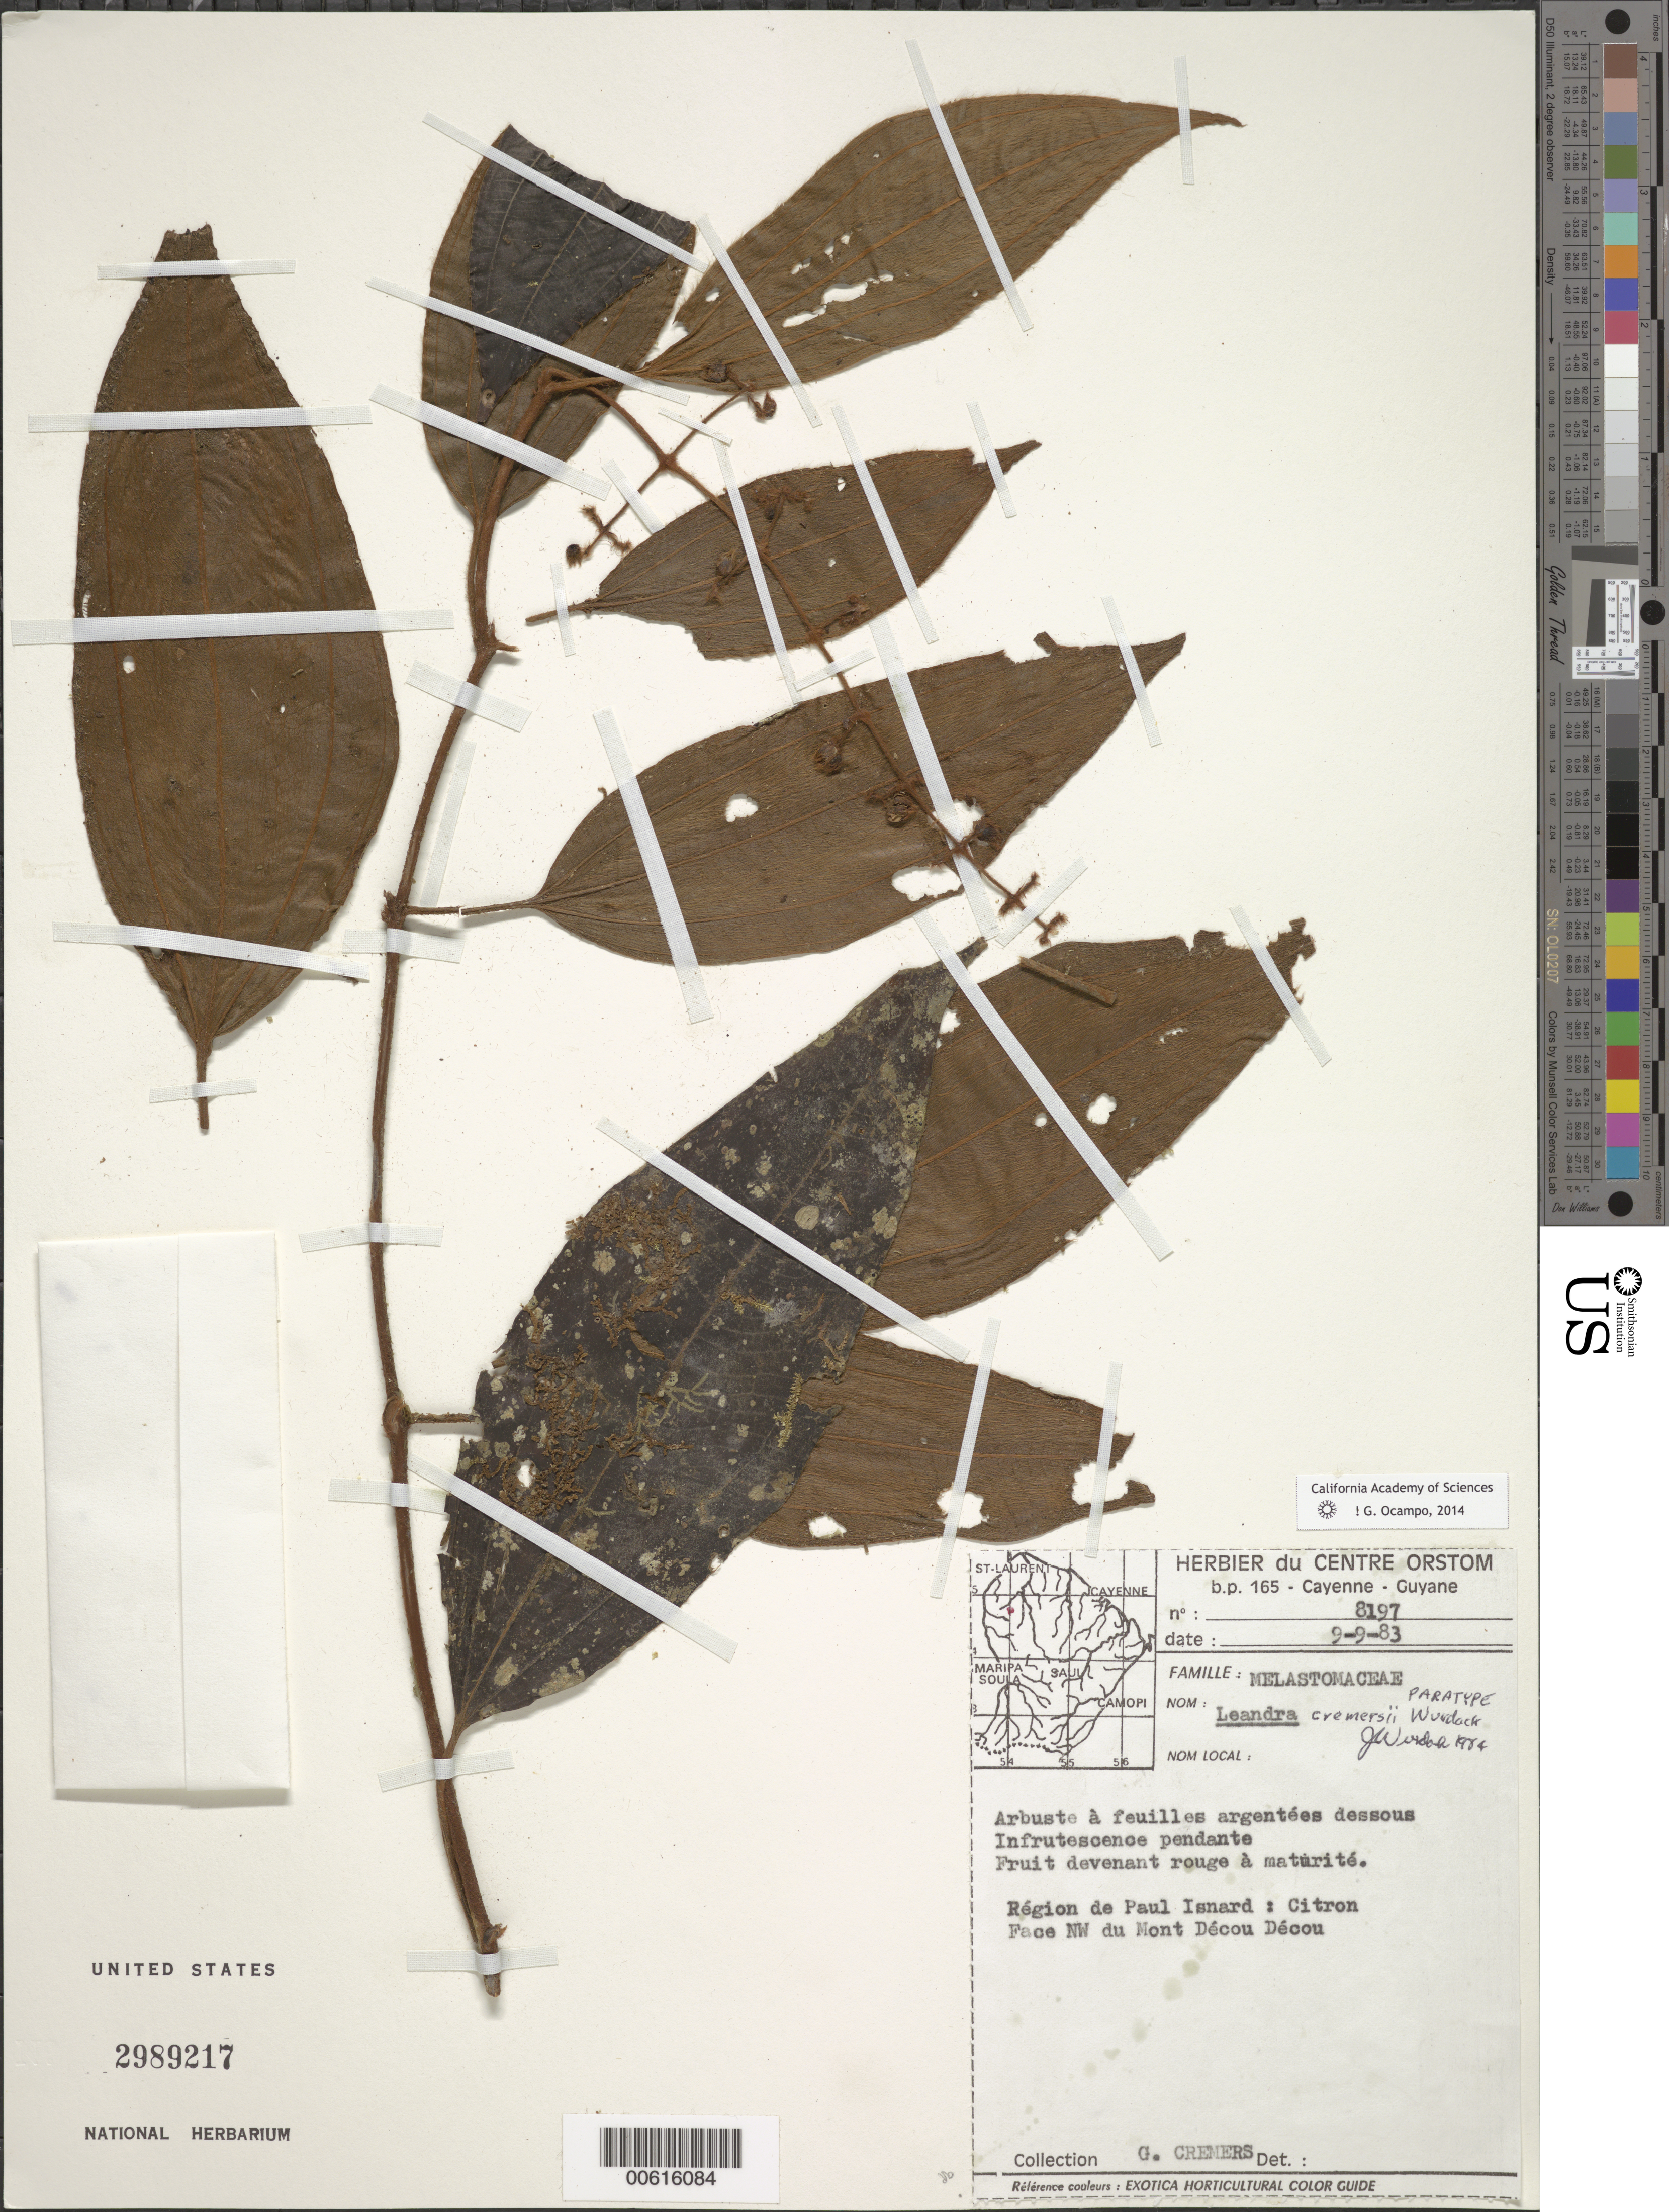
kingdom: Plantae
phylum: Tracheophyta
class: Magnoliopsida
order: Myrtales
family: Melastomataceae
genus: Leandra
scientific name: Leandra cremersii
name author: Wurdack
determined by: Wurdack, John J., (US), US (UNITED STATES)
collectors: G. Cremers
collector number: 8197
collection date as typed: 9-Sep-83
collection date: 1983-09-09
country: French Guiana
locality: Paul Isnard région, Citron, face NW du Mont Décou Décou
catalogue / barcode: US 2989217